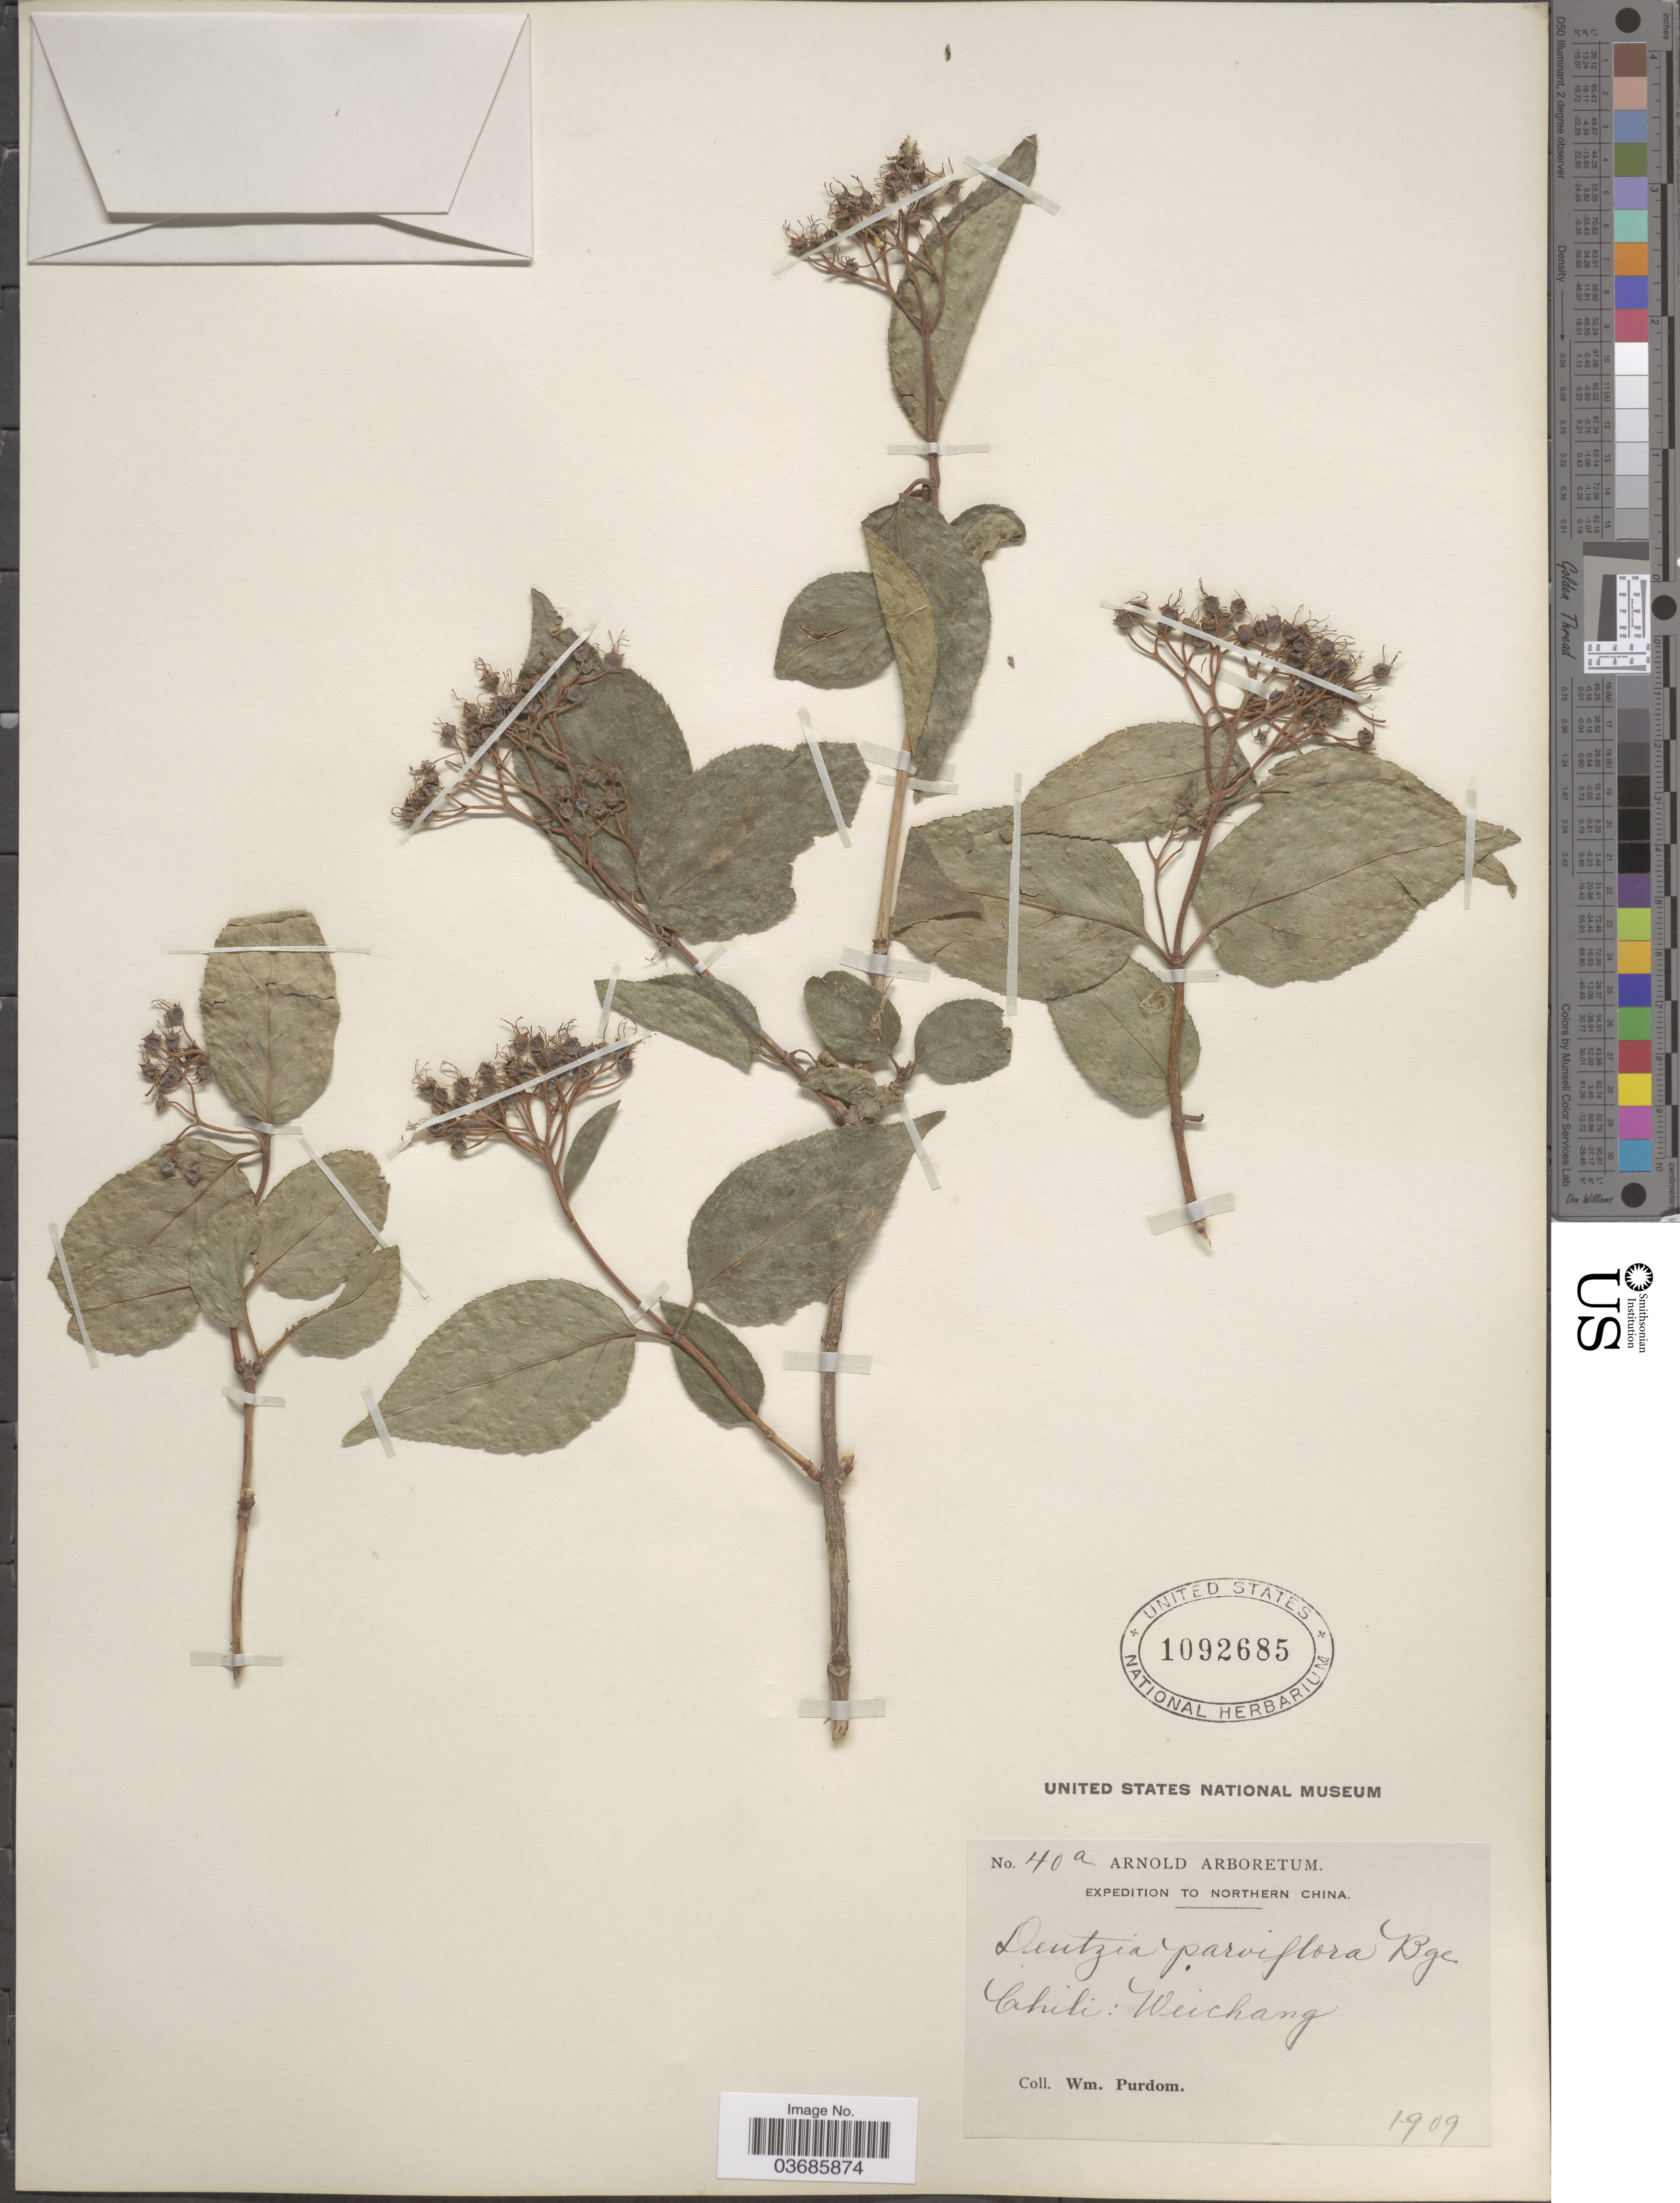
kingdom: Plantae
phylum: Tracheophyta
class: Magnoliopsida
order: Cornales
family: Hydrangeaceae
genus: Deutzia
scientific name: Deutzia parviflora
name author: Bunge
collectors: W. Purdom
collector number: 40a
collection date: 1909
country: China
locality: Expedition to Northern China. Chili: Weichang.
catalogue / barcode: US 1092685